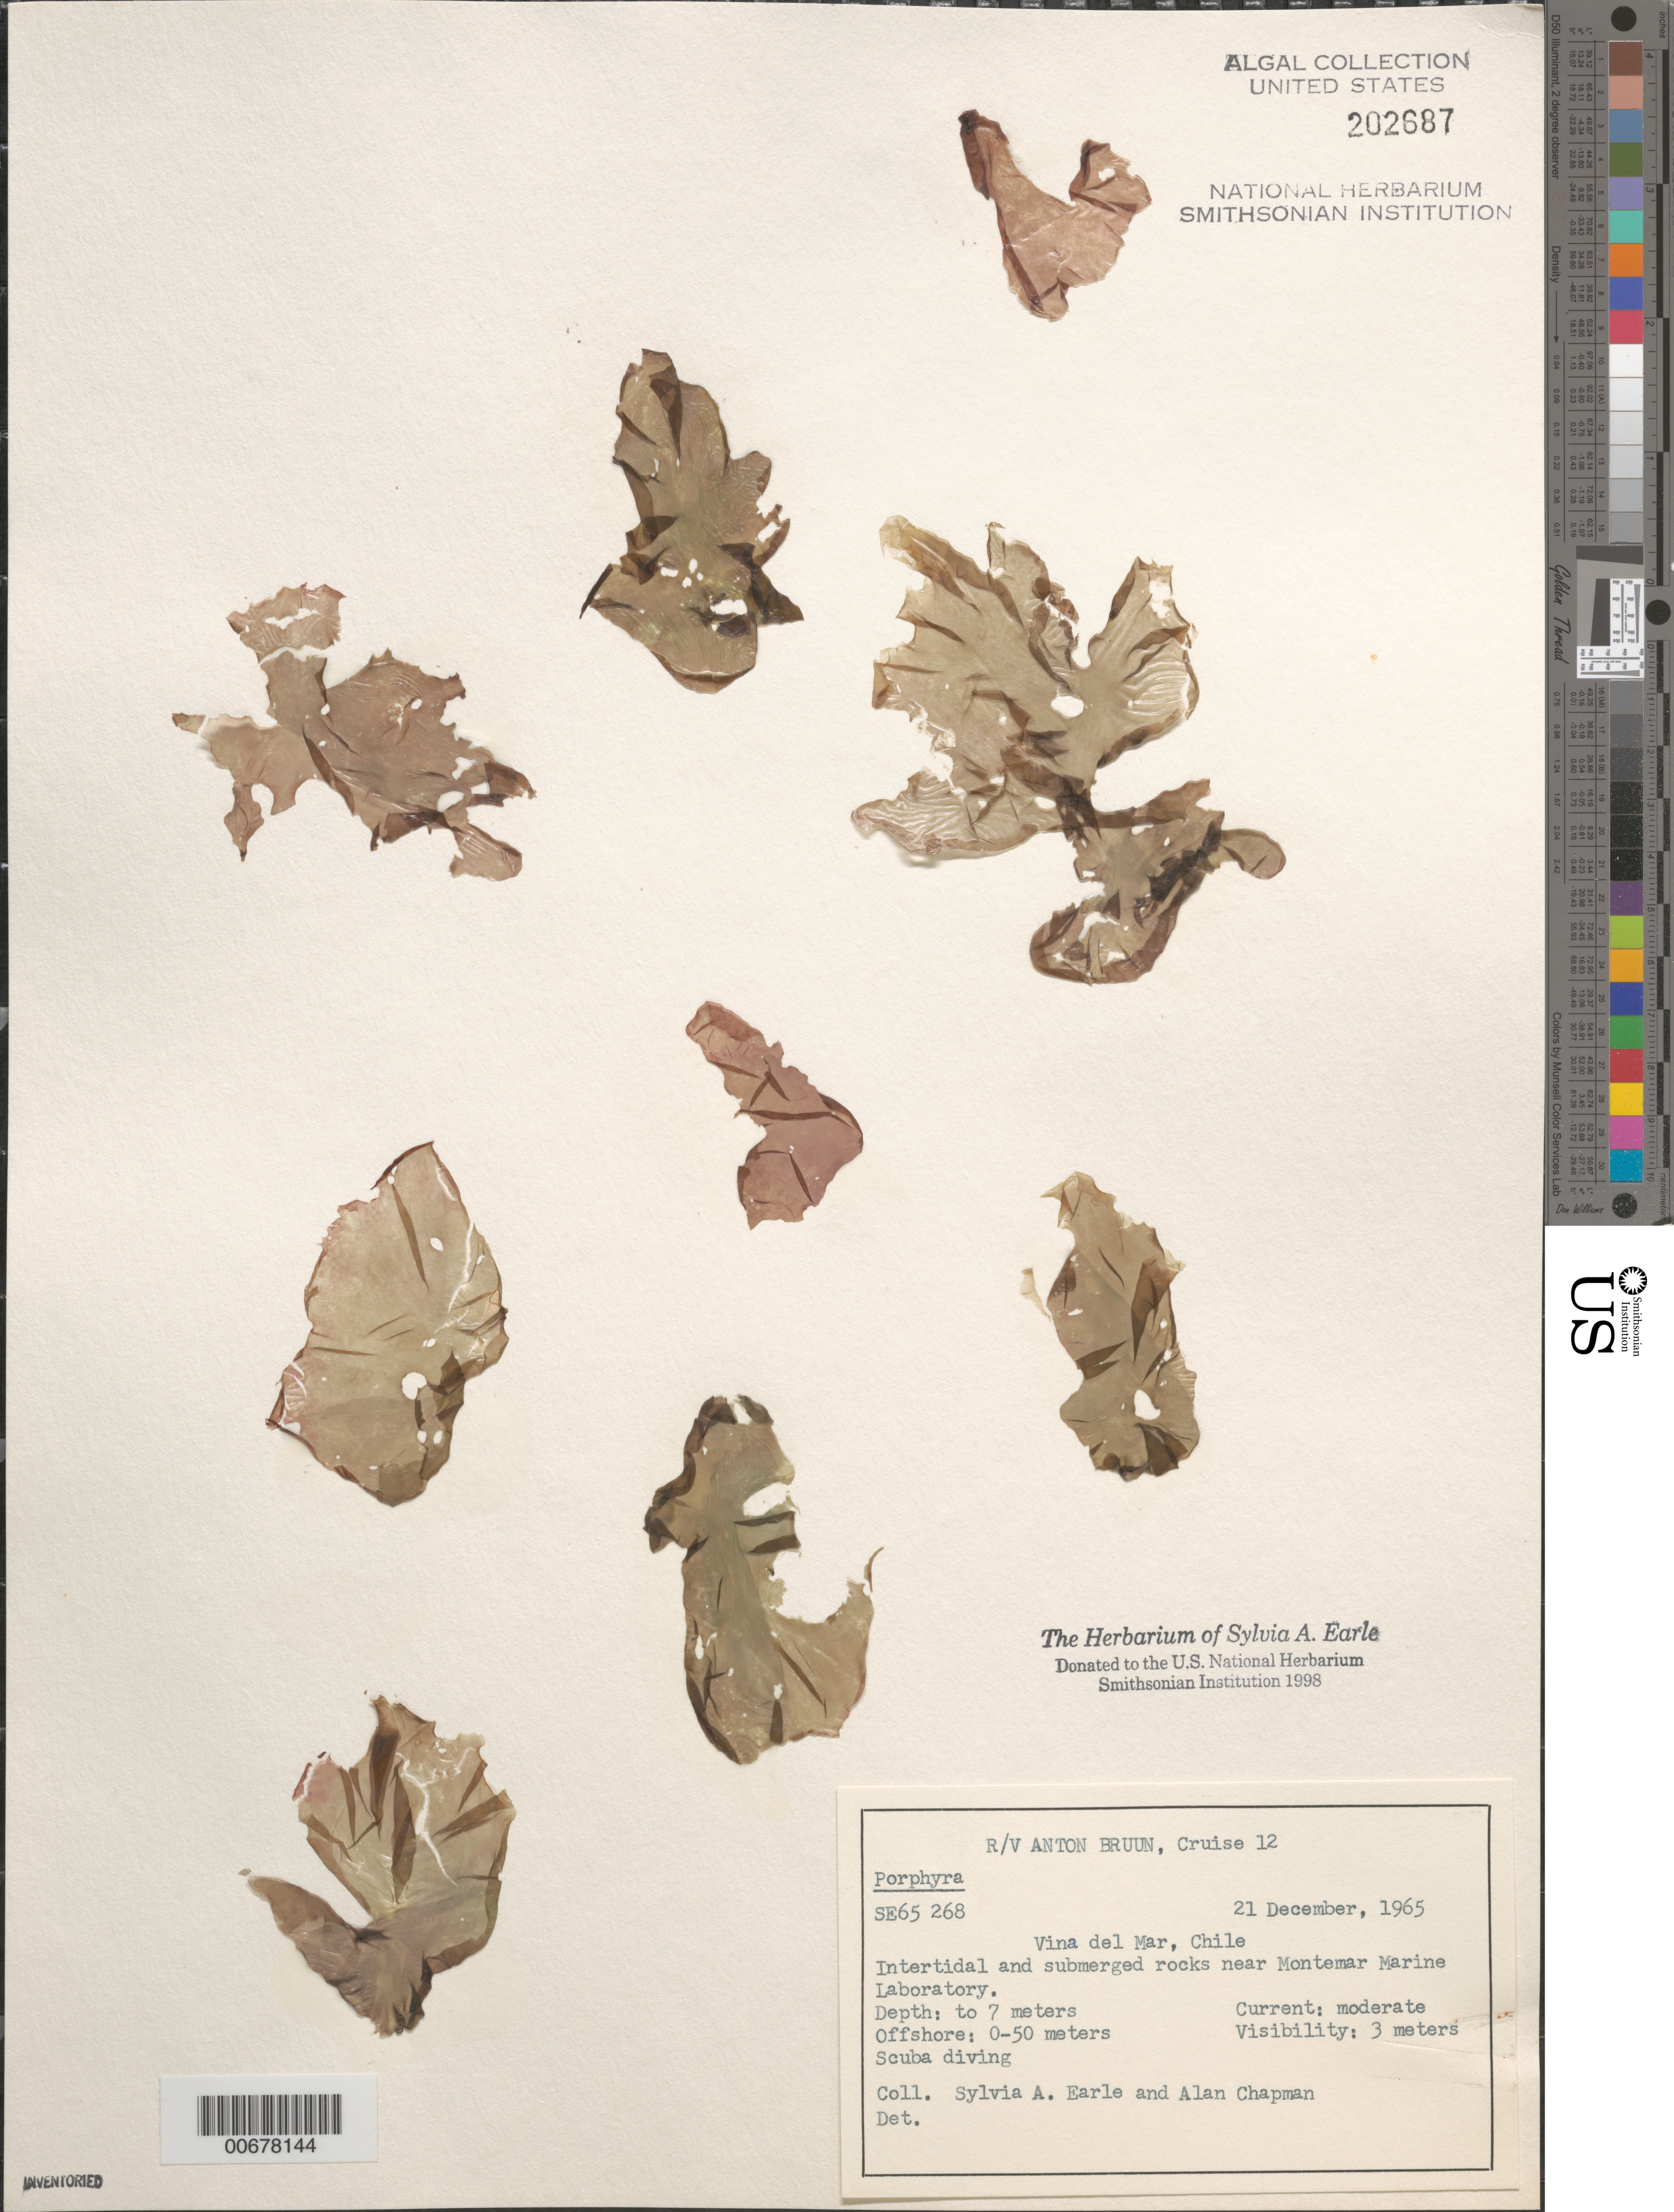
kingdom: Plantae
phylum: Rhodophyta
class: Bangiophyceae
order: Bangiales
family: Bangiaceae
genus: Porphyra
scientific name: Porphyra sp.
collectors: S. A. Earle & A. Chapman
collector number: SE 65268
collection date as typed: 21 Dec 1965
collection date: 1965-12-21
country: Chile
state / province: Valparaíso (V)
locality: Vina del Mar, near Montemar Marine Laboratory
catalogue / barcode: US 202687